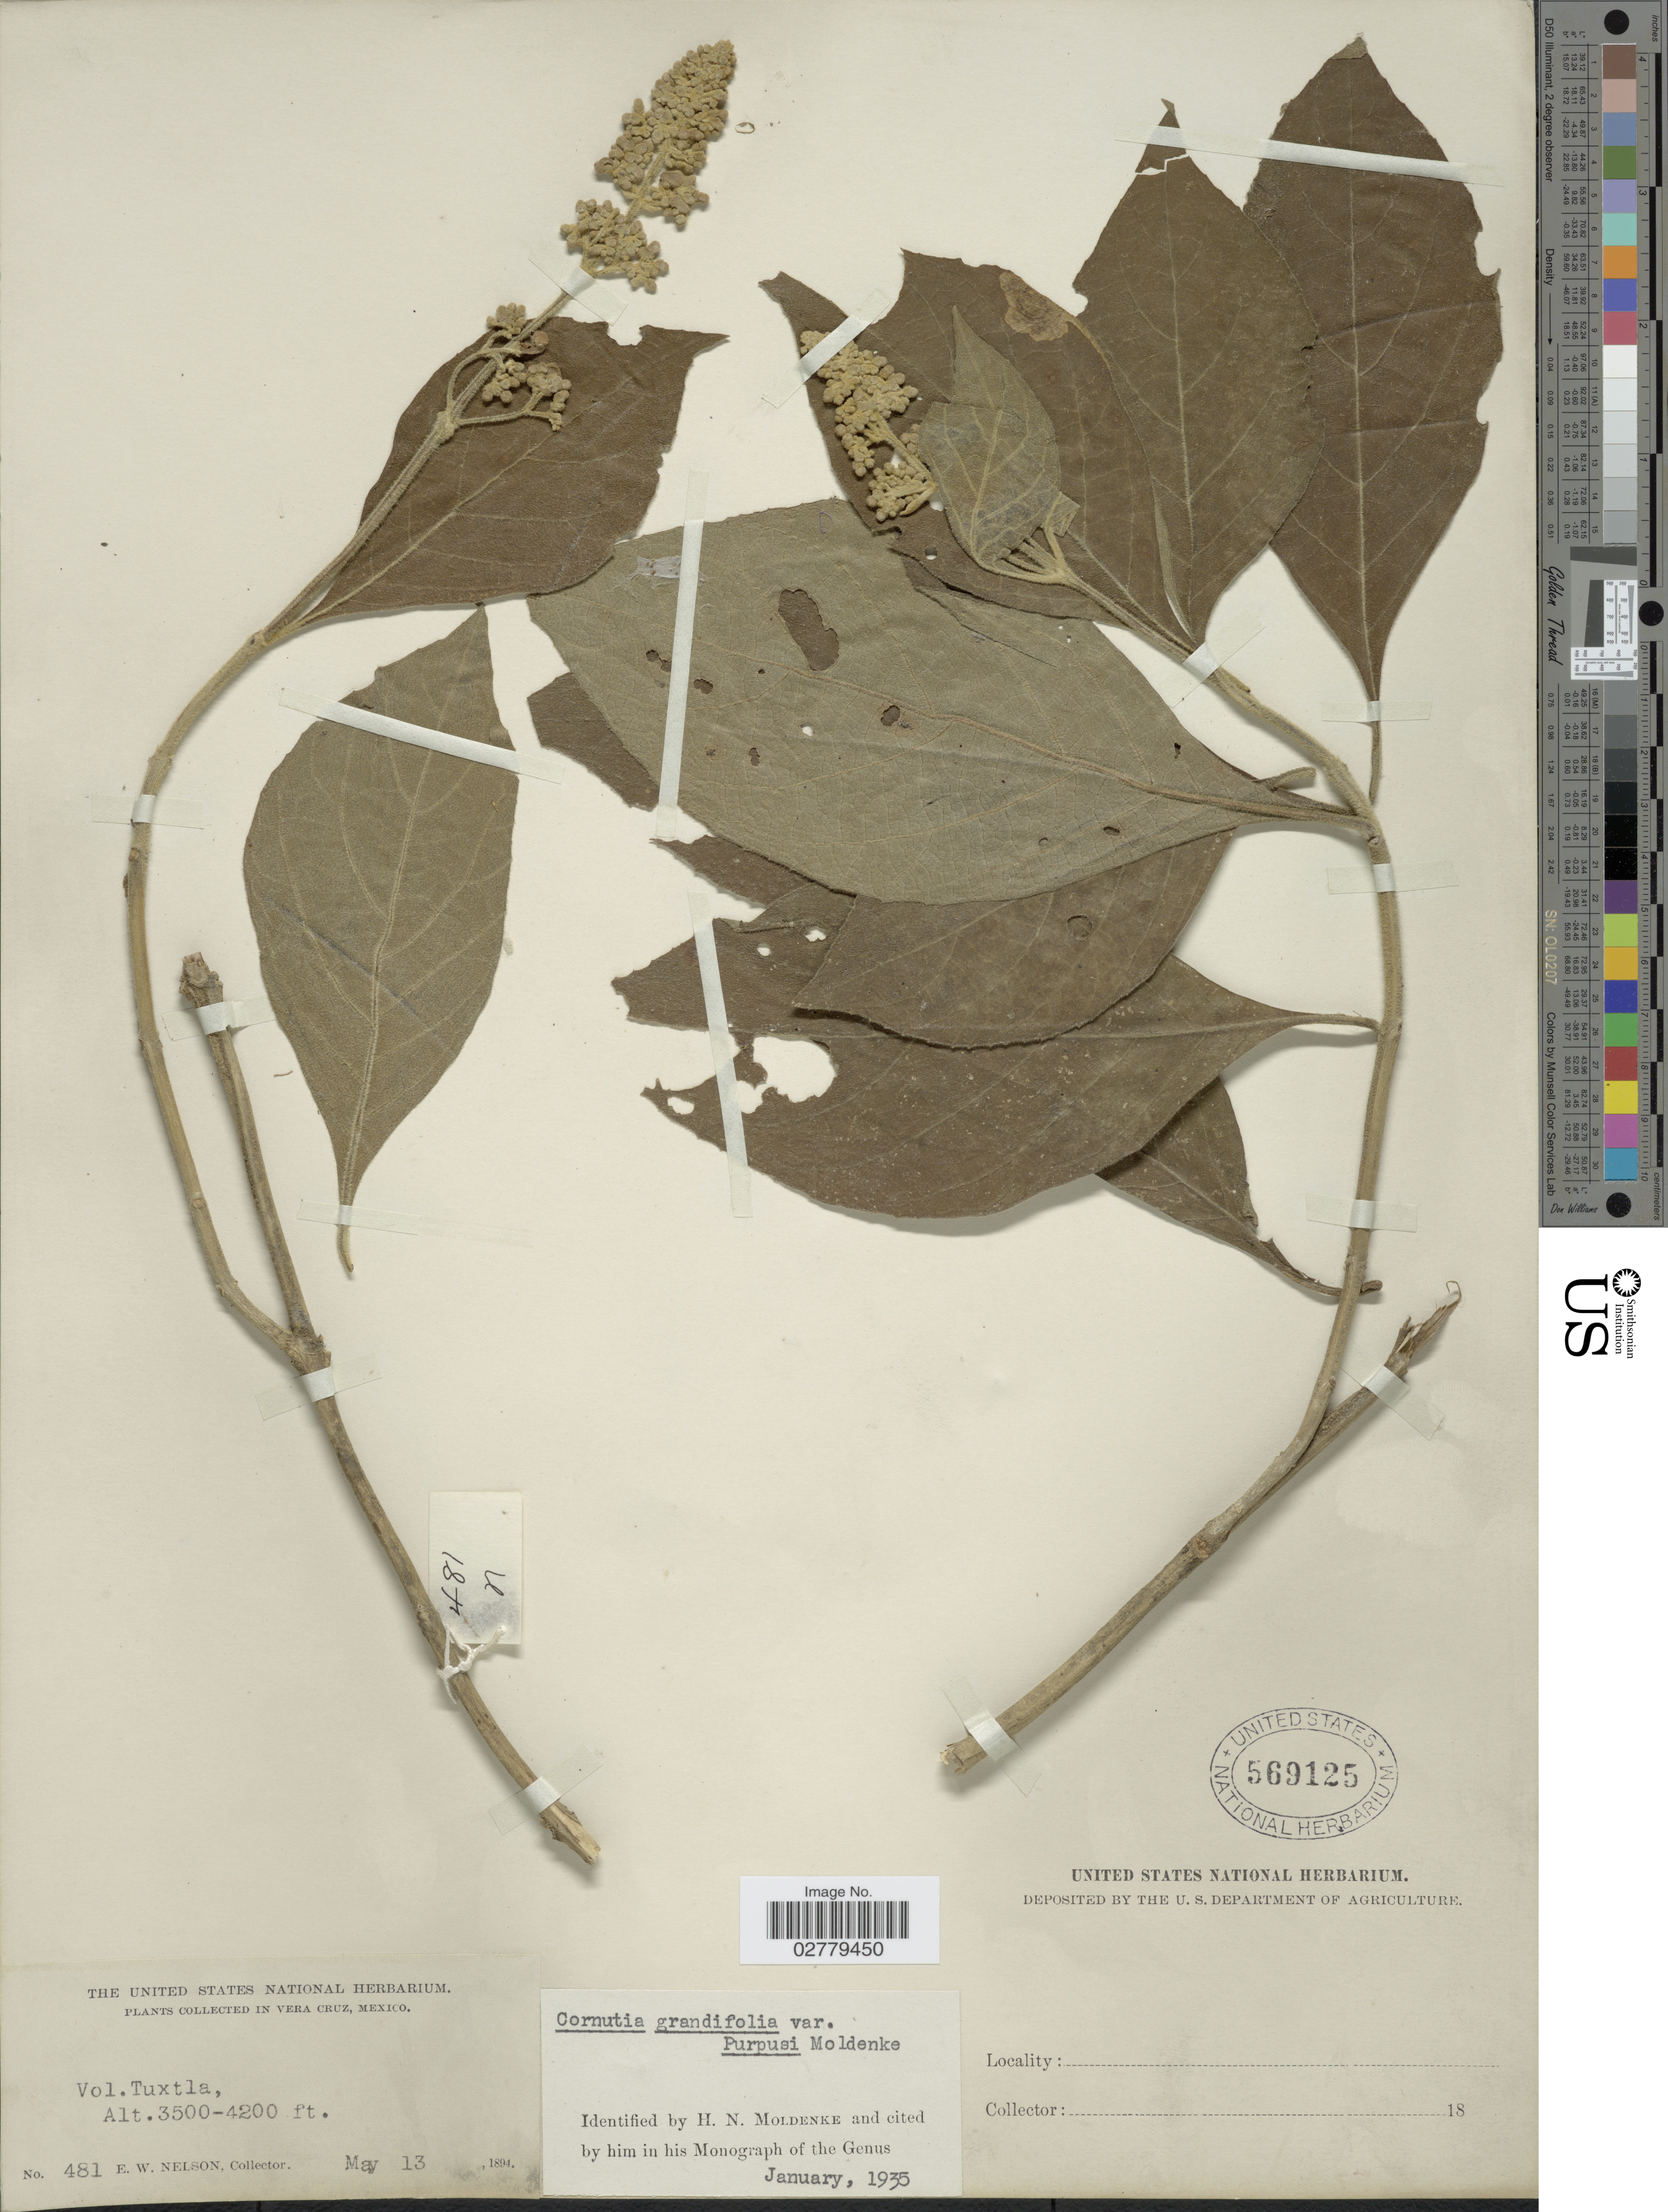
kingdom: Plantae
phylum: Tracheophyta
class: Magnoliopsida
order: Lamiales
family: Lamiaceae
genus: Cornutia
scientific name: Cornutia grandifolia var. purpusii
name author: Moldenke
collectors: E. W. Nelson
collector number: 481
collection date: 1894-05-13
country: Mexico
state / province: Veracruz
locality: Vera Cruz. Vol. Tuxtla.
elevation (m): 1067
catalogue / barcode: US 569125